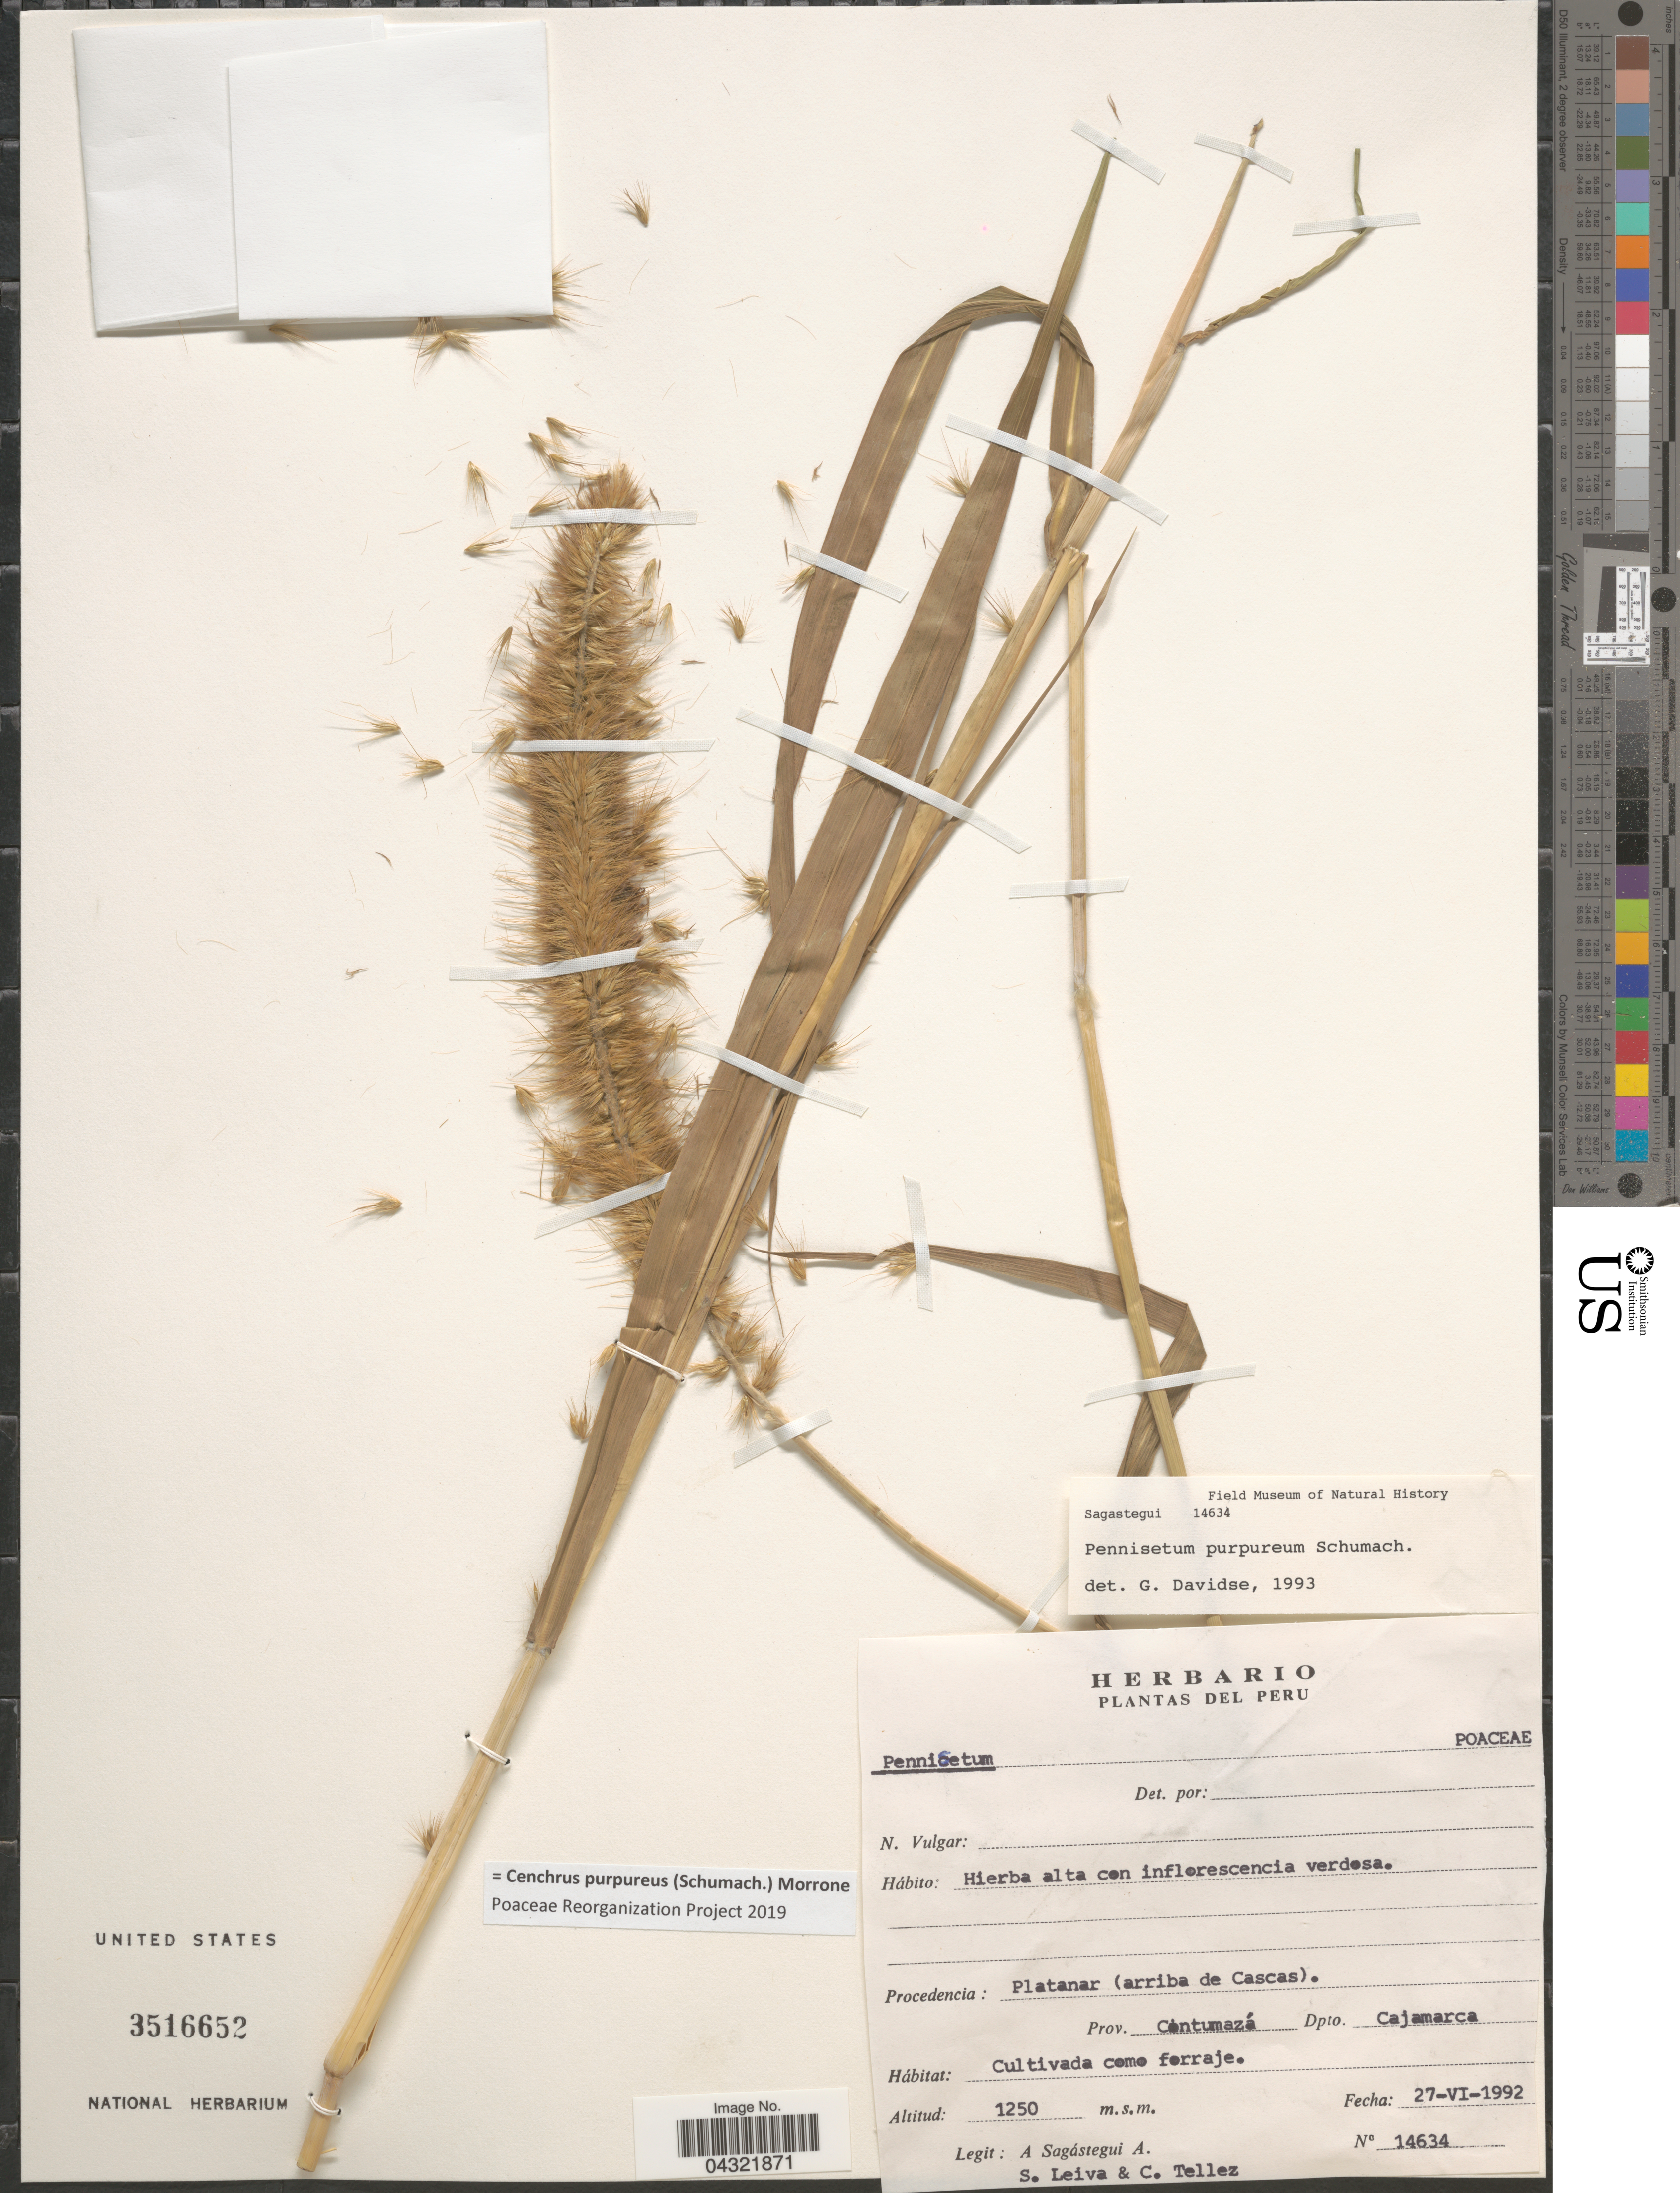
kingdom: Plantae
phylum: Tracheophyta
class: Liliopsida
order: Poales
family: Poaceae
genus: Cenchrus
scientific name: Cenchrus purpureus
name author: (Schumach.) Morrone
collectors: A. Sagástegui A., S. Leiva & C. Téllez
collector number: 14634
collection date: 1992-06-27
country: Peru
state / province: Cajamarca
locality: Cultivada como forraje, Platanar (arriba de Cascas), Prov. Contumazá, Dpto. Cajamarca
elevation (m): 1250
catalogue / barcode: US 3516652